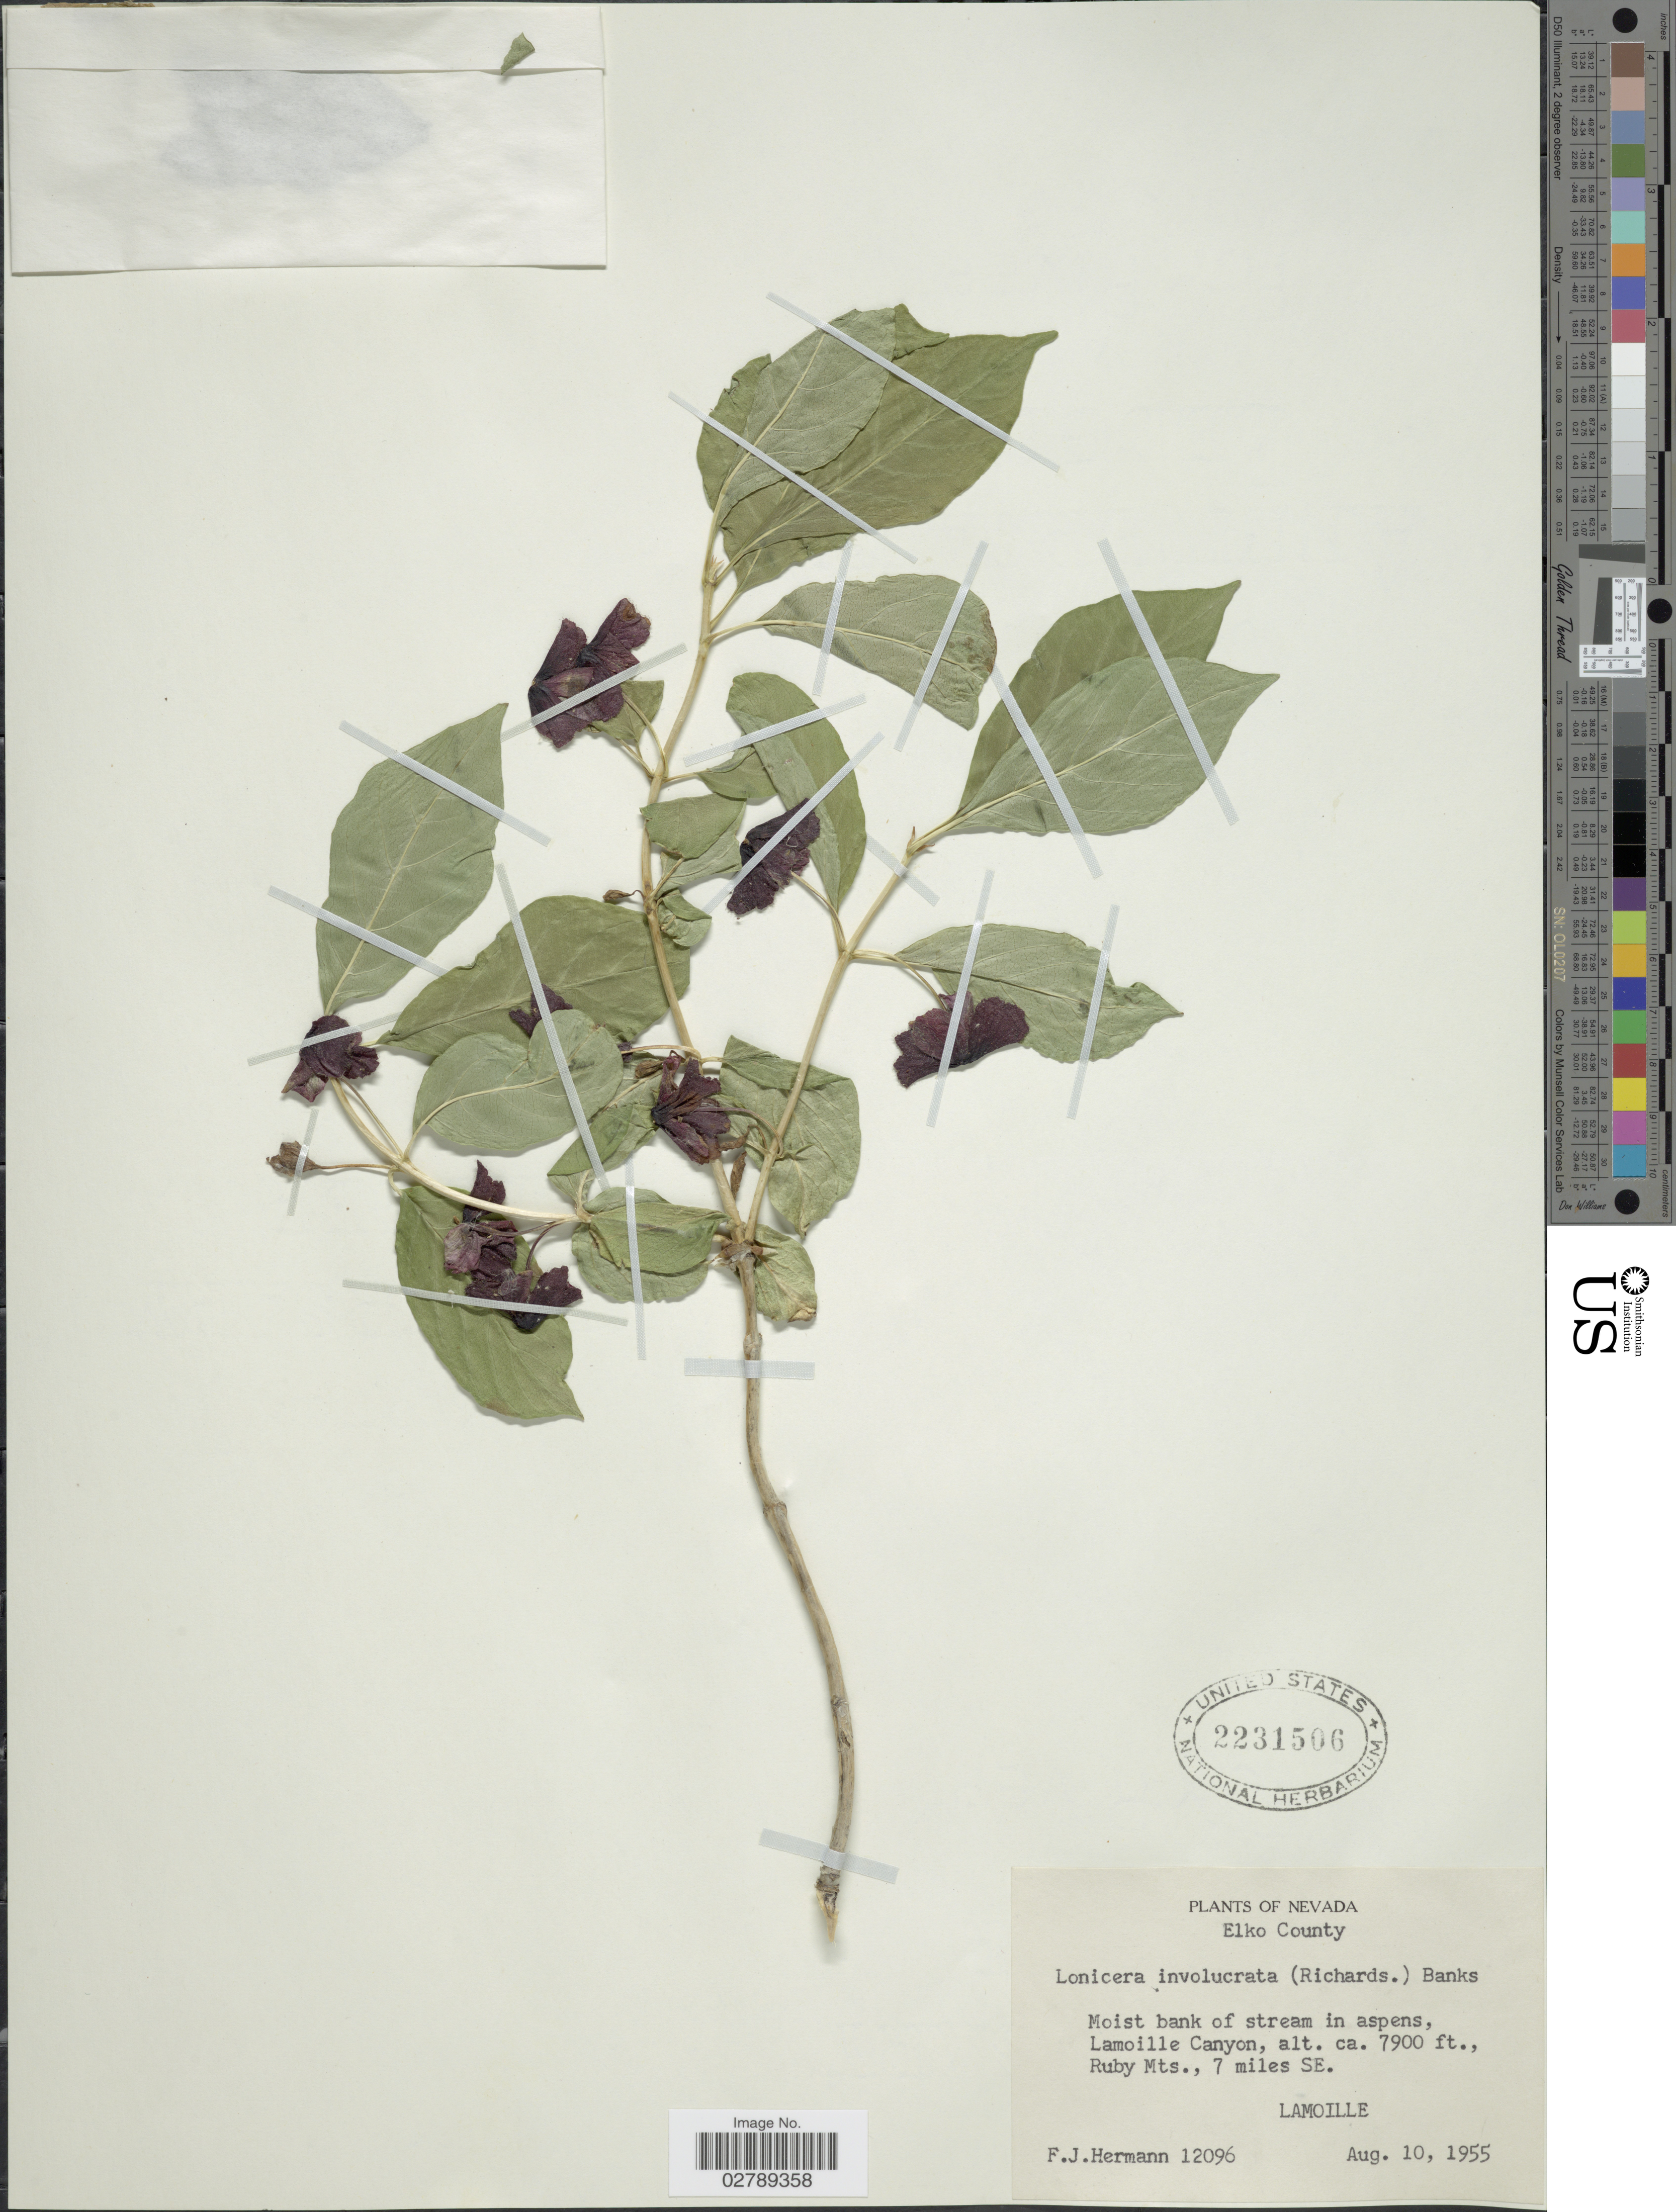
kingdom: Plantae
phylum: Tracheophyta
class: Magnoliopsida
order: Dipsacales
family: Caprifoliaceae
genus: Lonicera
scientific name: Lonicera involucrata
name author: (Richardson) Banks ex Spreng.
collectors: F. J. Hermann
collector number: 12096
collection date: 1955-08-10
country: United States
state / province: Nevada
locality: Elko County. Moist bank of stream in aspens, Lamoille Canyon. Ruby Mts., 7 miles SE. Lamoille.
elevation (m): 2408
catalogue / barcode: US 2231506